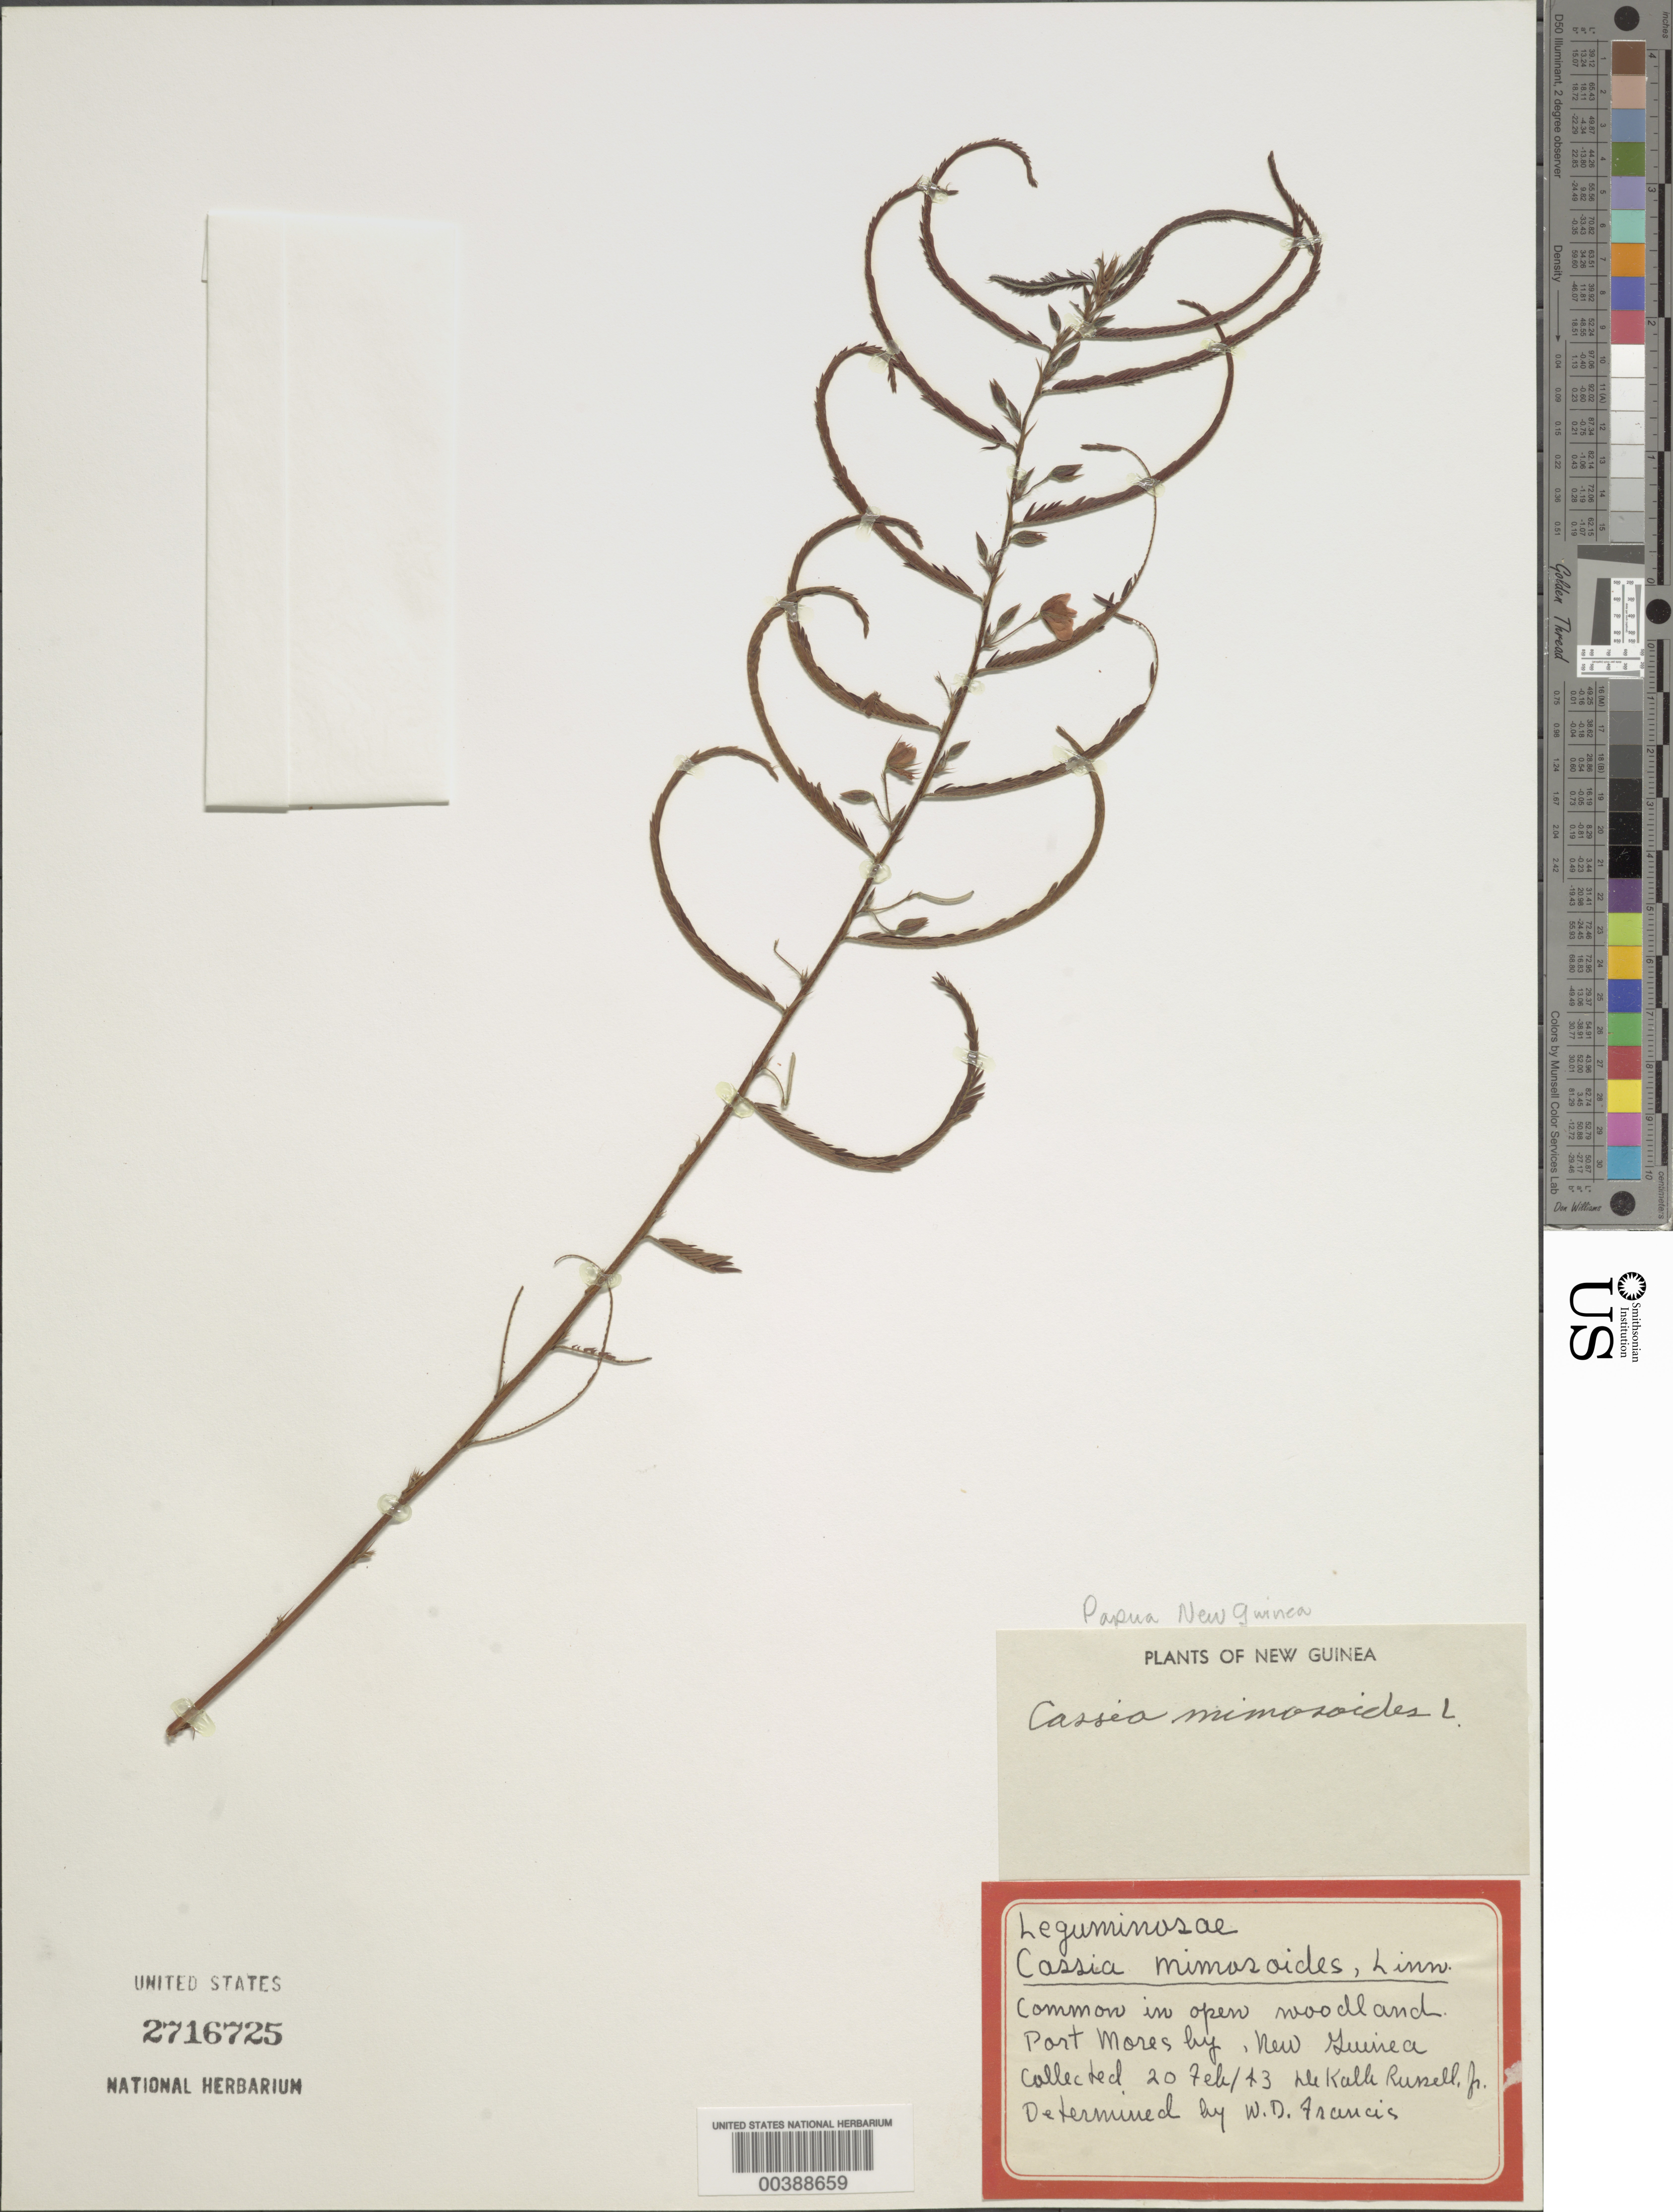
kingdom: Plantae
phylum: Tracheophyta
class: Magnoliopsida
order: Fabales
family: Fabaceae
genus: Chamaecrista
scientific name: Chamaecrista mimosoides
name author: (L.) Greene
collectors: D. K. Russell Jr.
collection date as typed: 20 Feb 1943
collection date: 1943-02-20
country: Papua New Guinea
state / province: Central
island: New Guinea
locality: Port moresby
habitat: In open woodland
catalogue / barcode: US 2716725